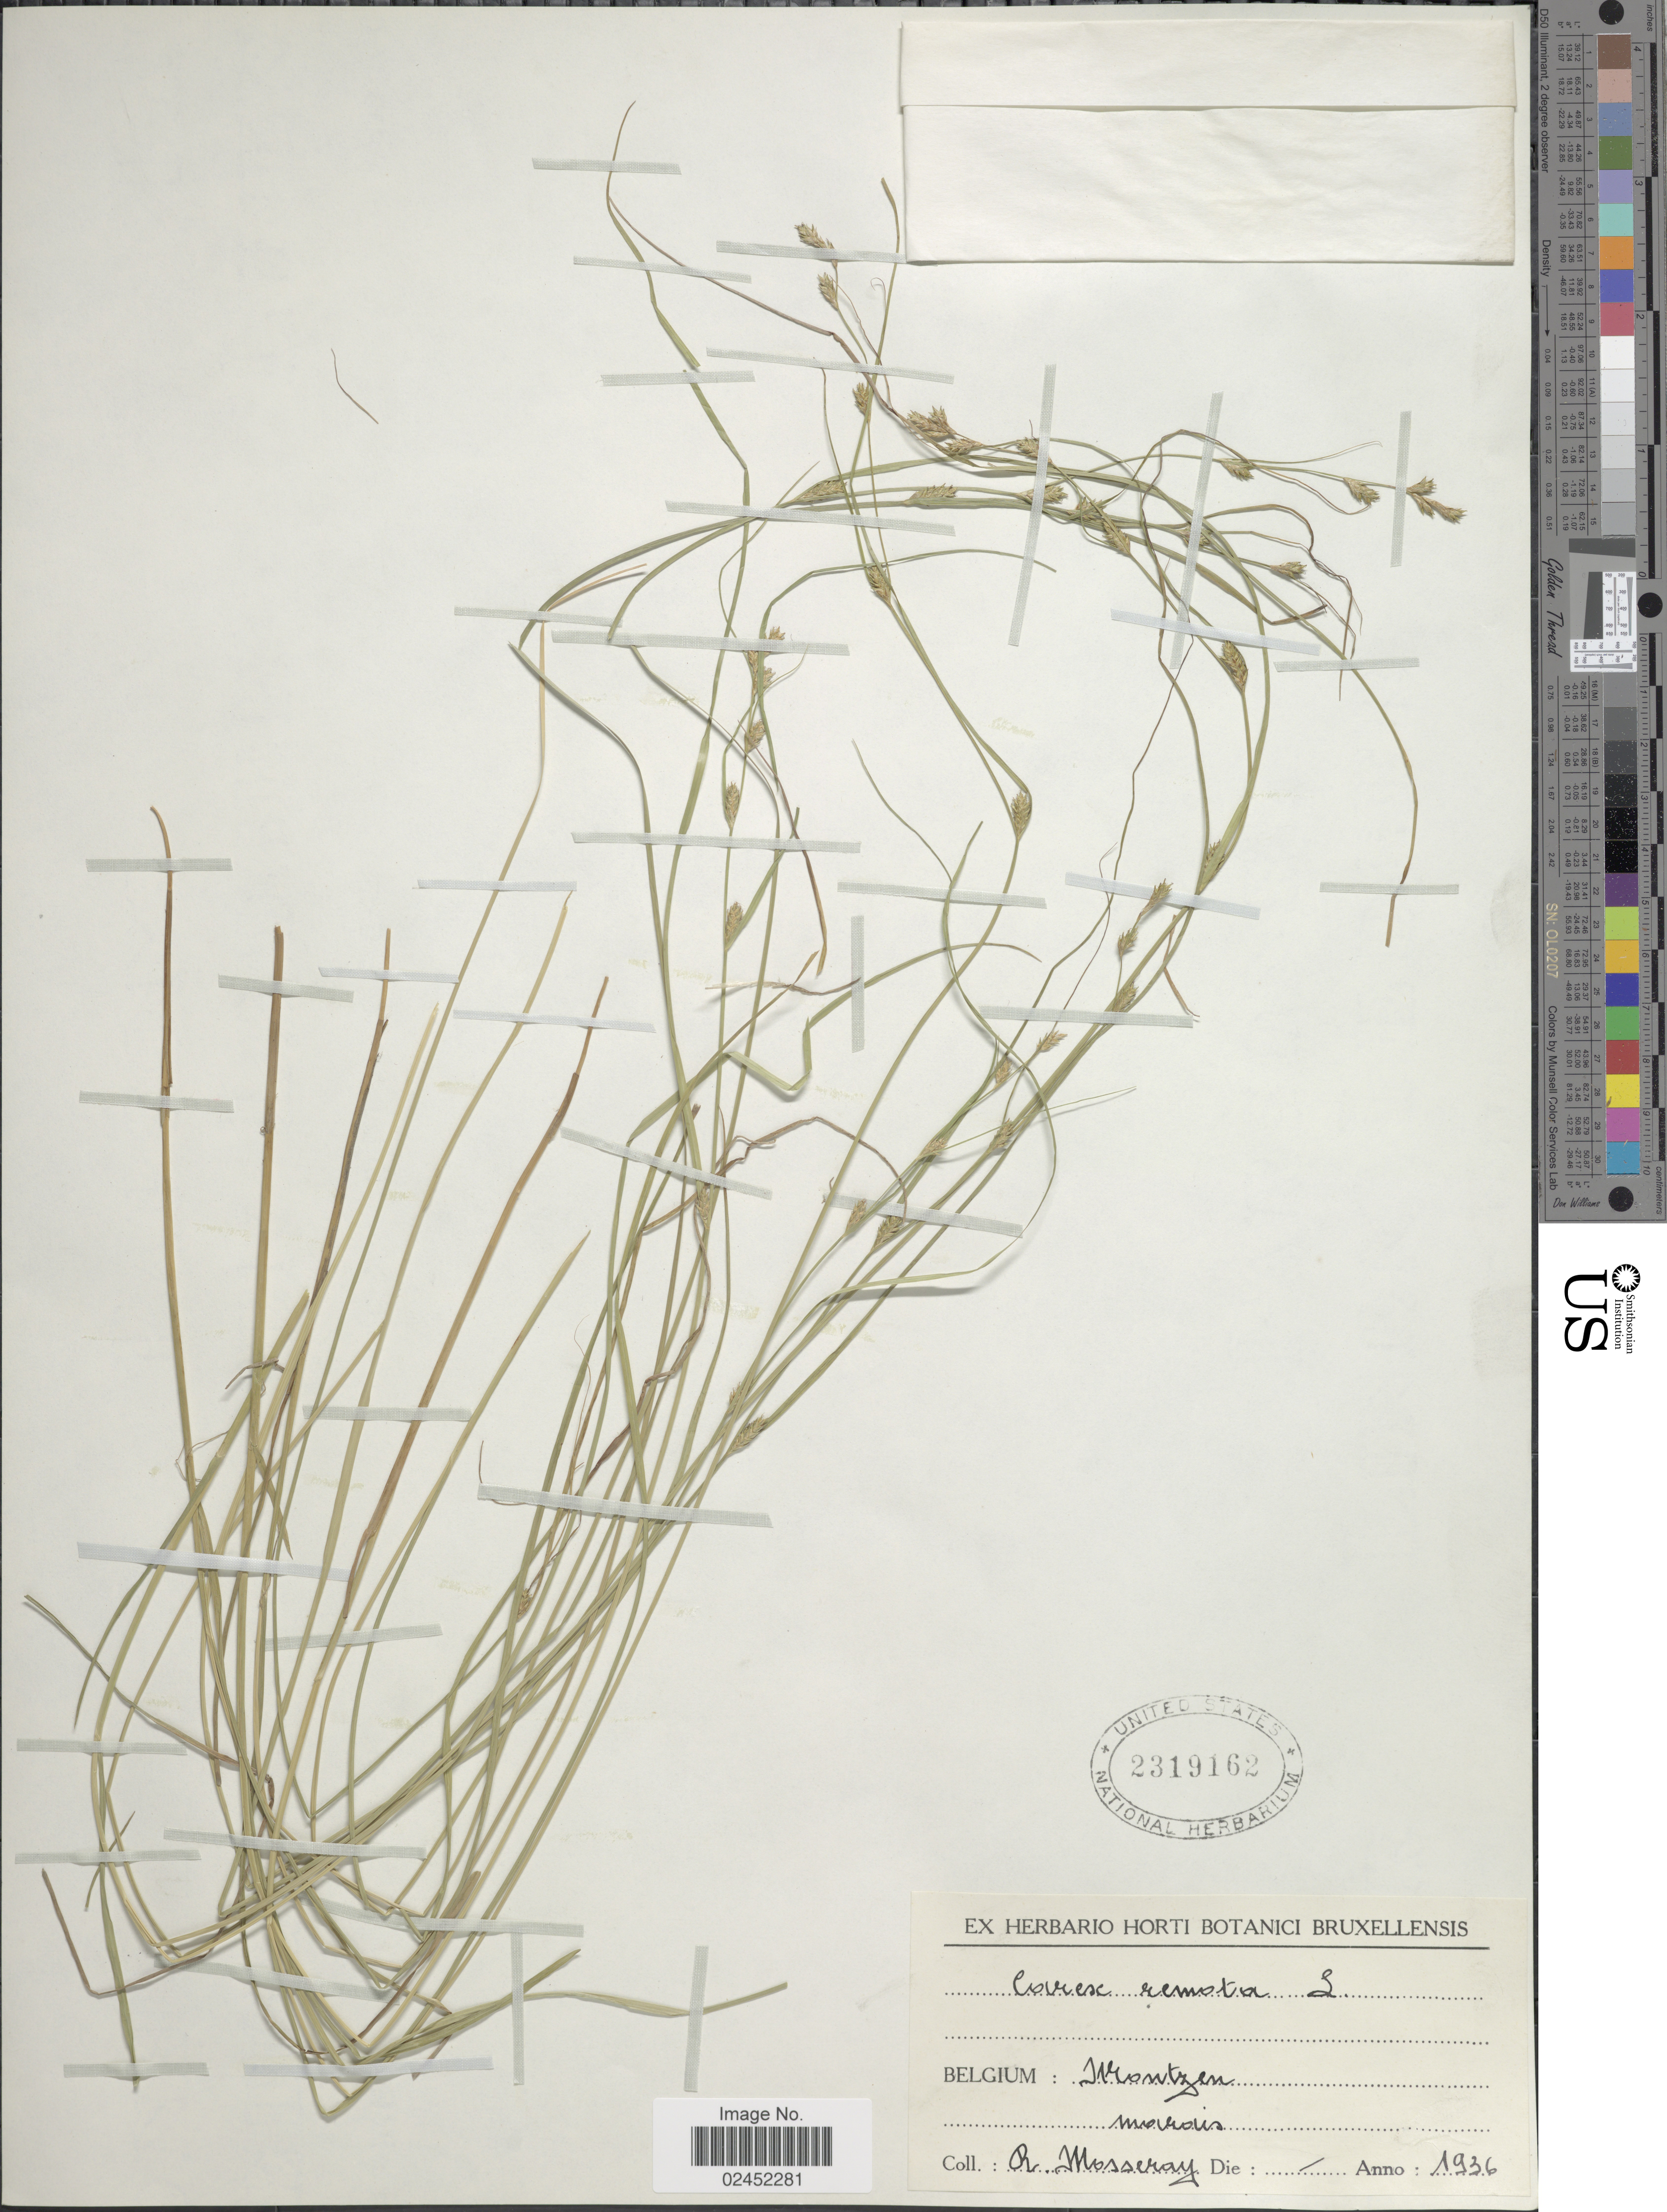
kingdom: Plantae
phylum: Tracheophyta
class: Liliopsida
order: Poales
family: Cyperaceae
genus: Carex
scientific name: Carex remota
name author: L.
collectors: R. Mosseray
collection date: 1936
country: Belgium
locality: Belgium: Montzen marais. [interpreted]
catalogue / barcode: US 2319162